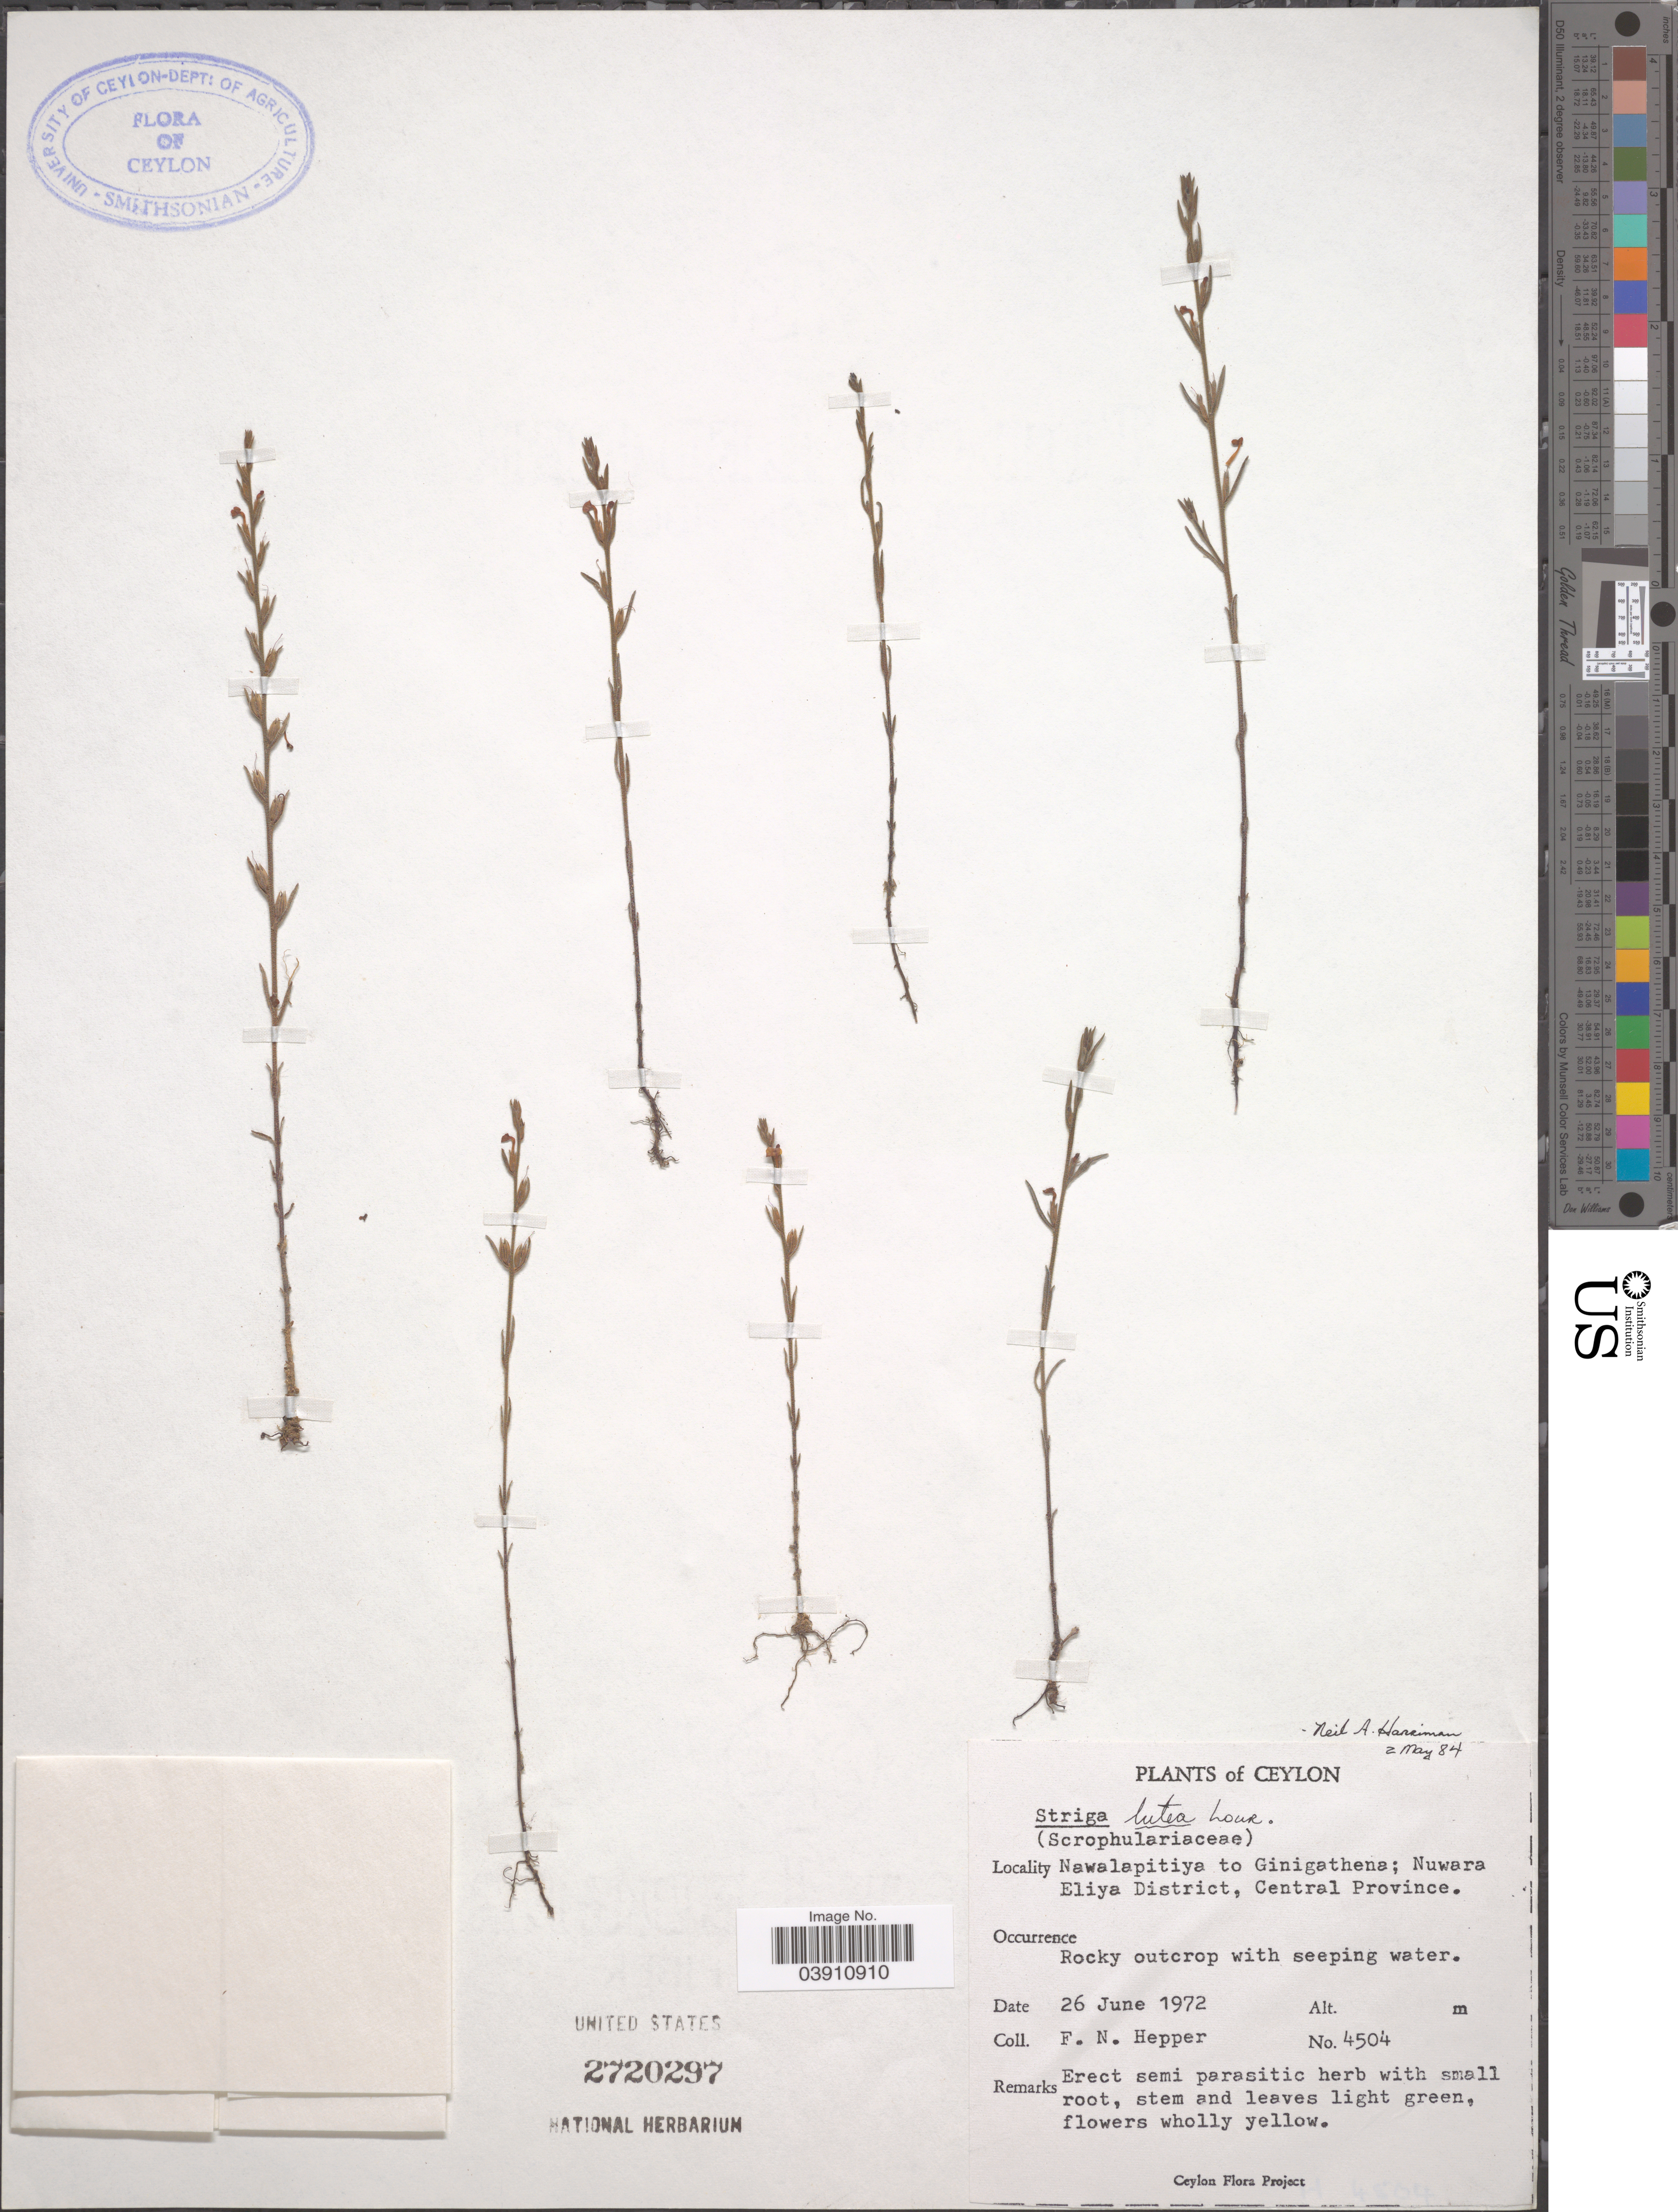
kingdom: Plantae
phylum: Tracheophyta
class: Magnoliopsida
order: Lamiales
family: Orobanchaceae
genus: Striga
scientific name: Striga lutea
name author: Lour.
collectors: F. Hepper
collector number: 4504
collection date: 1972-06-26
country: Sri Lanka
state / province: Central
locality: Ceylon. Nawalapitiya to Ginigathena; Nuwara Eliya District.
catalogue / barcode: US 2720297